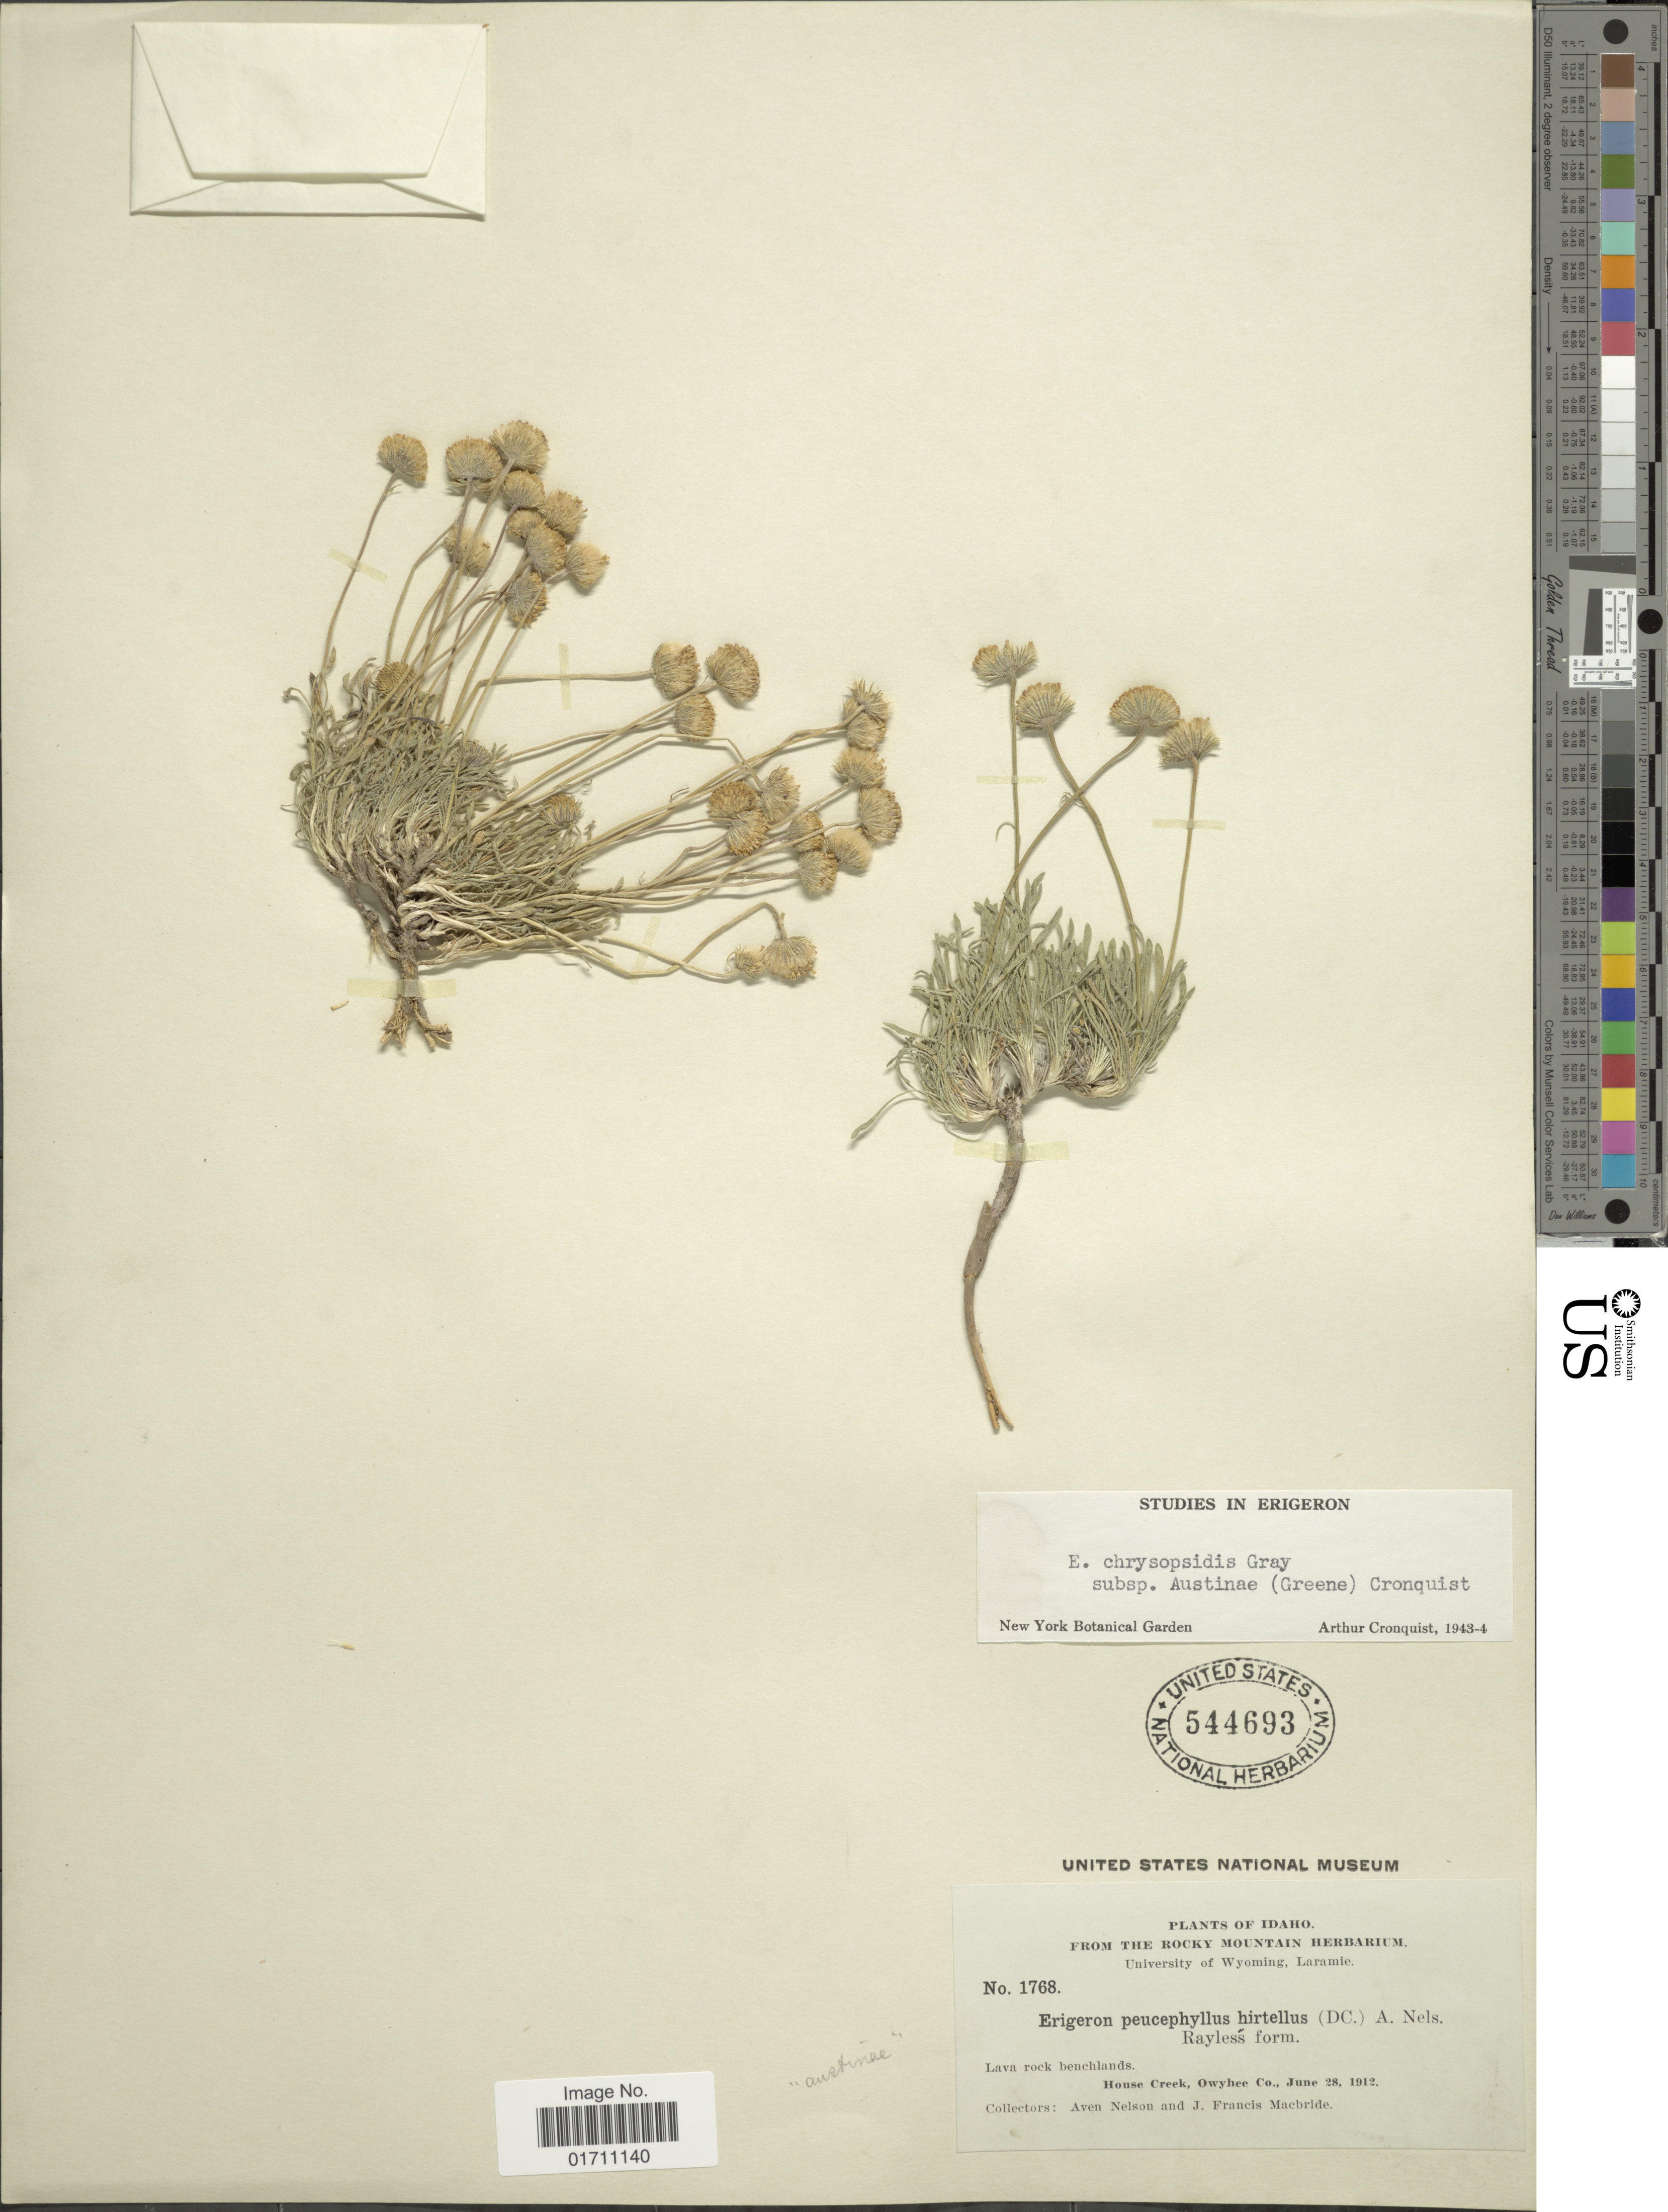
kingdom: Plantae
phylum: Tracheophyta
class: Magnoliopsida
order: Asterales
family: Asteraceae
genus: Erigeron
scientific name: Erigeron chrysopsidis var. austinae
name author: (Greene) G.L. Nesom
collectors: A. Nelson & J. F. Macbride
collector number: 1768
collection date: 1912-06-28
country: United States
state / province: Idaho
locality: Lava rocks benchlands, House Creek, Owyhee Co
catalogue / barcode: US 544693